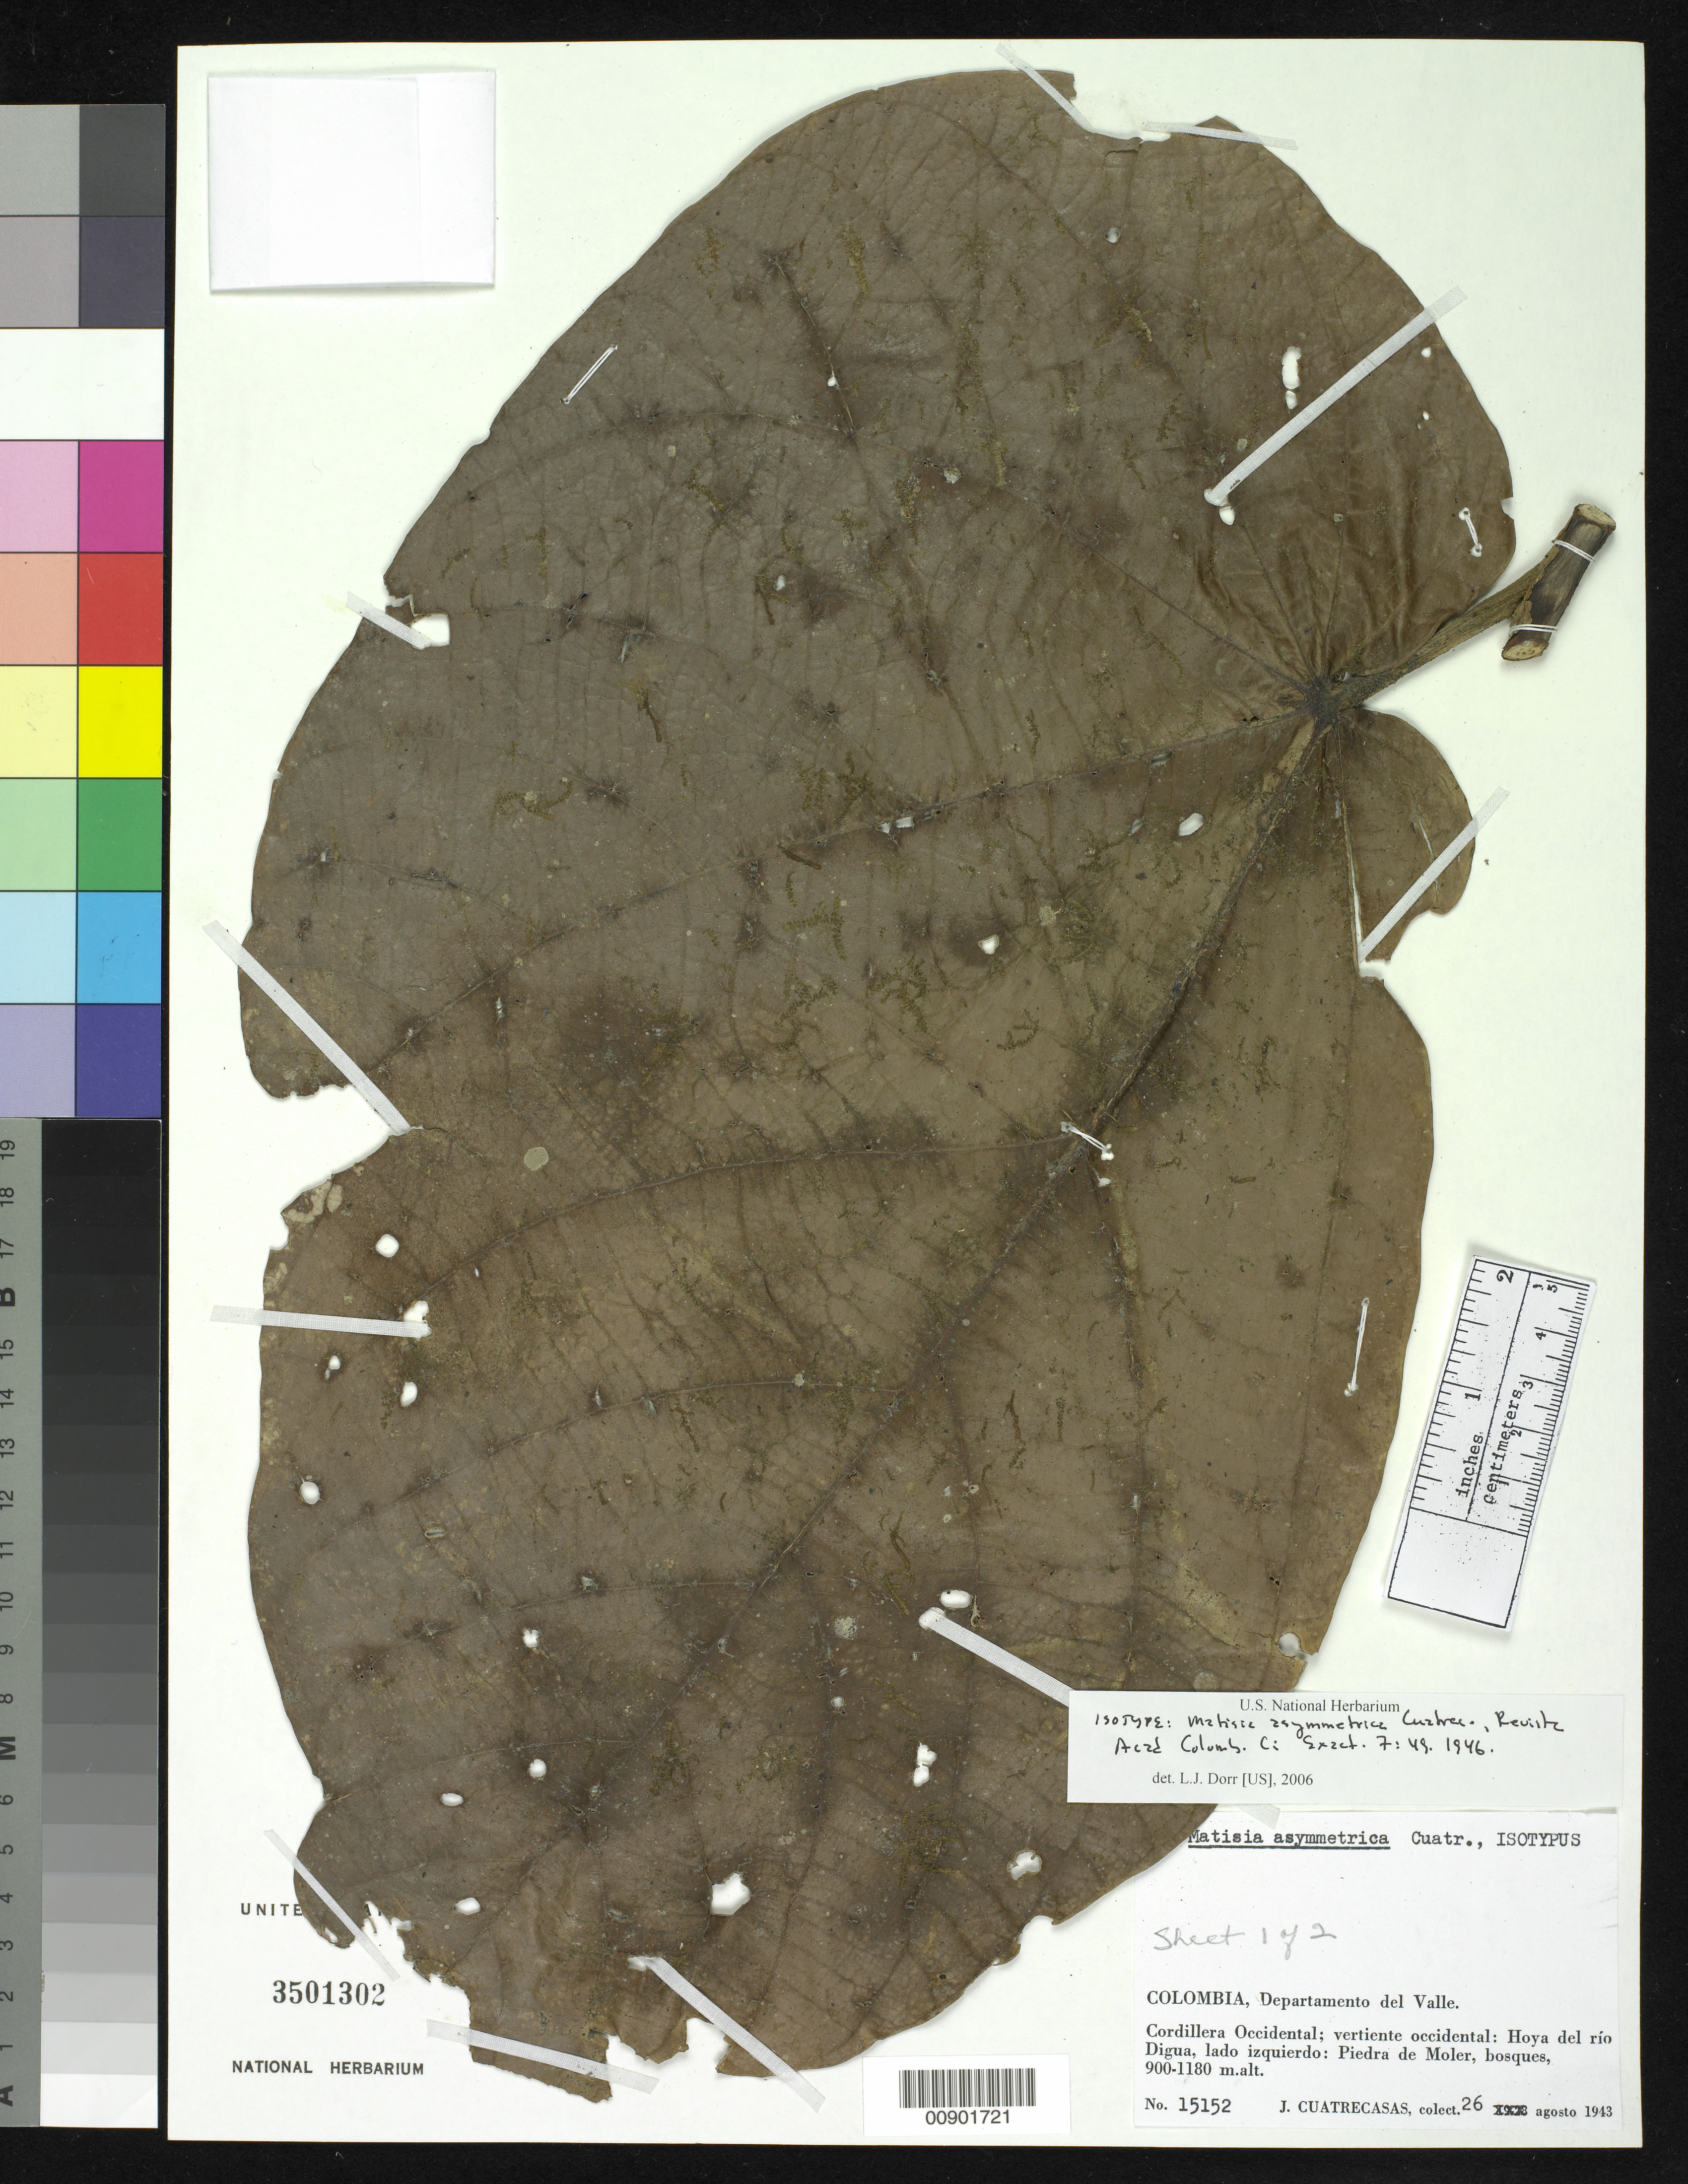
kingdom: Plantae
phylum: Tracheophyta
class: Magnoliopsida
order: Malvales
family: Malvaceae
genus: Matisia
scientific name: Matisia asymmetrica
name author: Cuatrec.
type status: Isotype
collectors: J. Cuatrecasas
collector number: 15152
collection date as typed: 26 Aug 1943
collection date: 1943-08-26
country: Colombia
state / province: Valle del Cauca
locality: Departamento del Valle. Cordillera Occidental; vertiente occidental: Hoya del río Digua, lado izquierdo: Piedra de Moler.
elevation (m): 900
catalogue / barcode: US 3501302